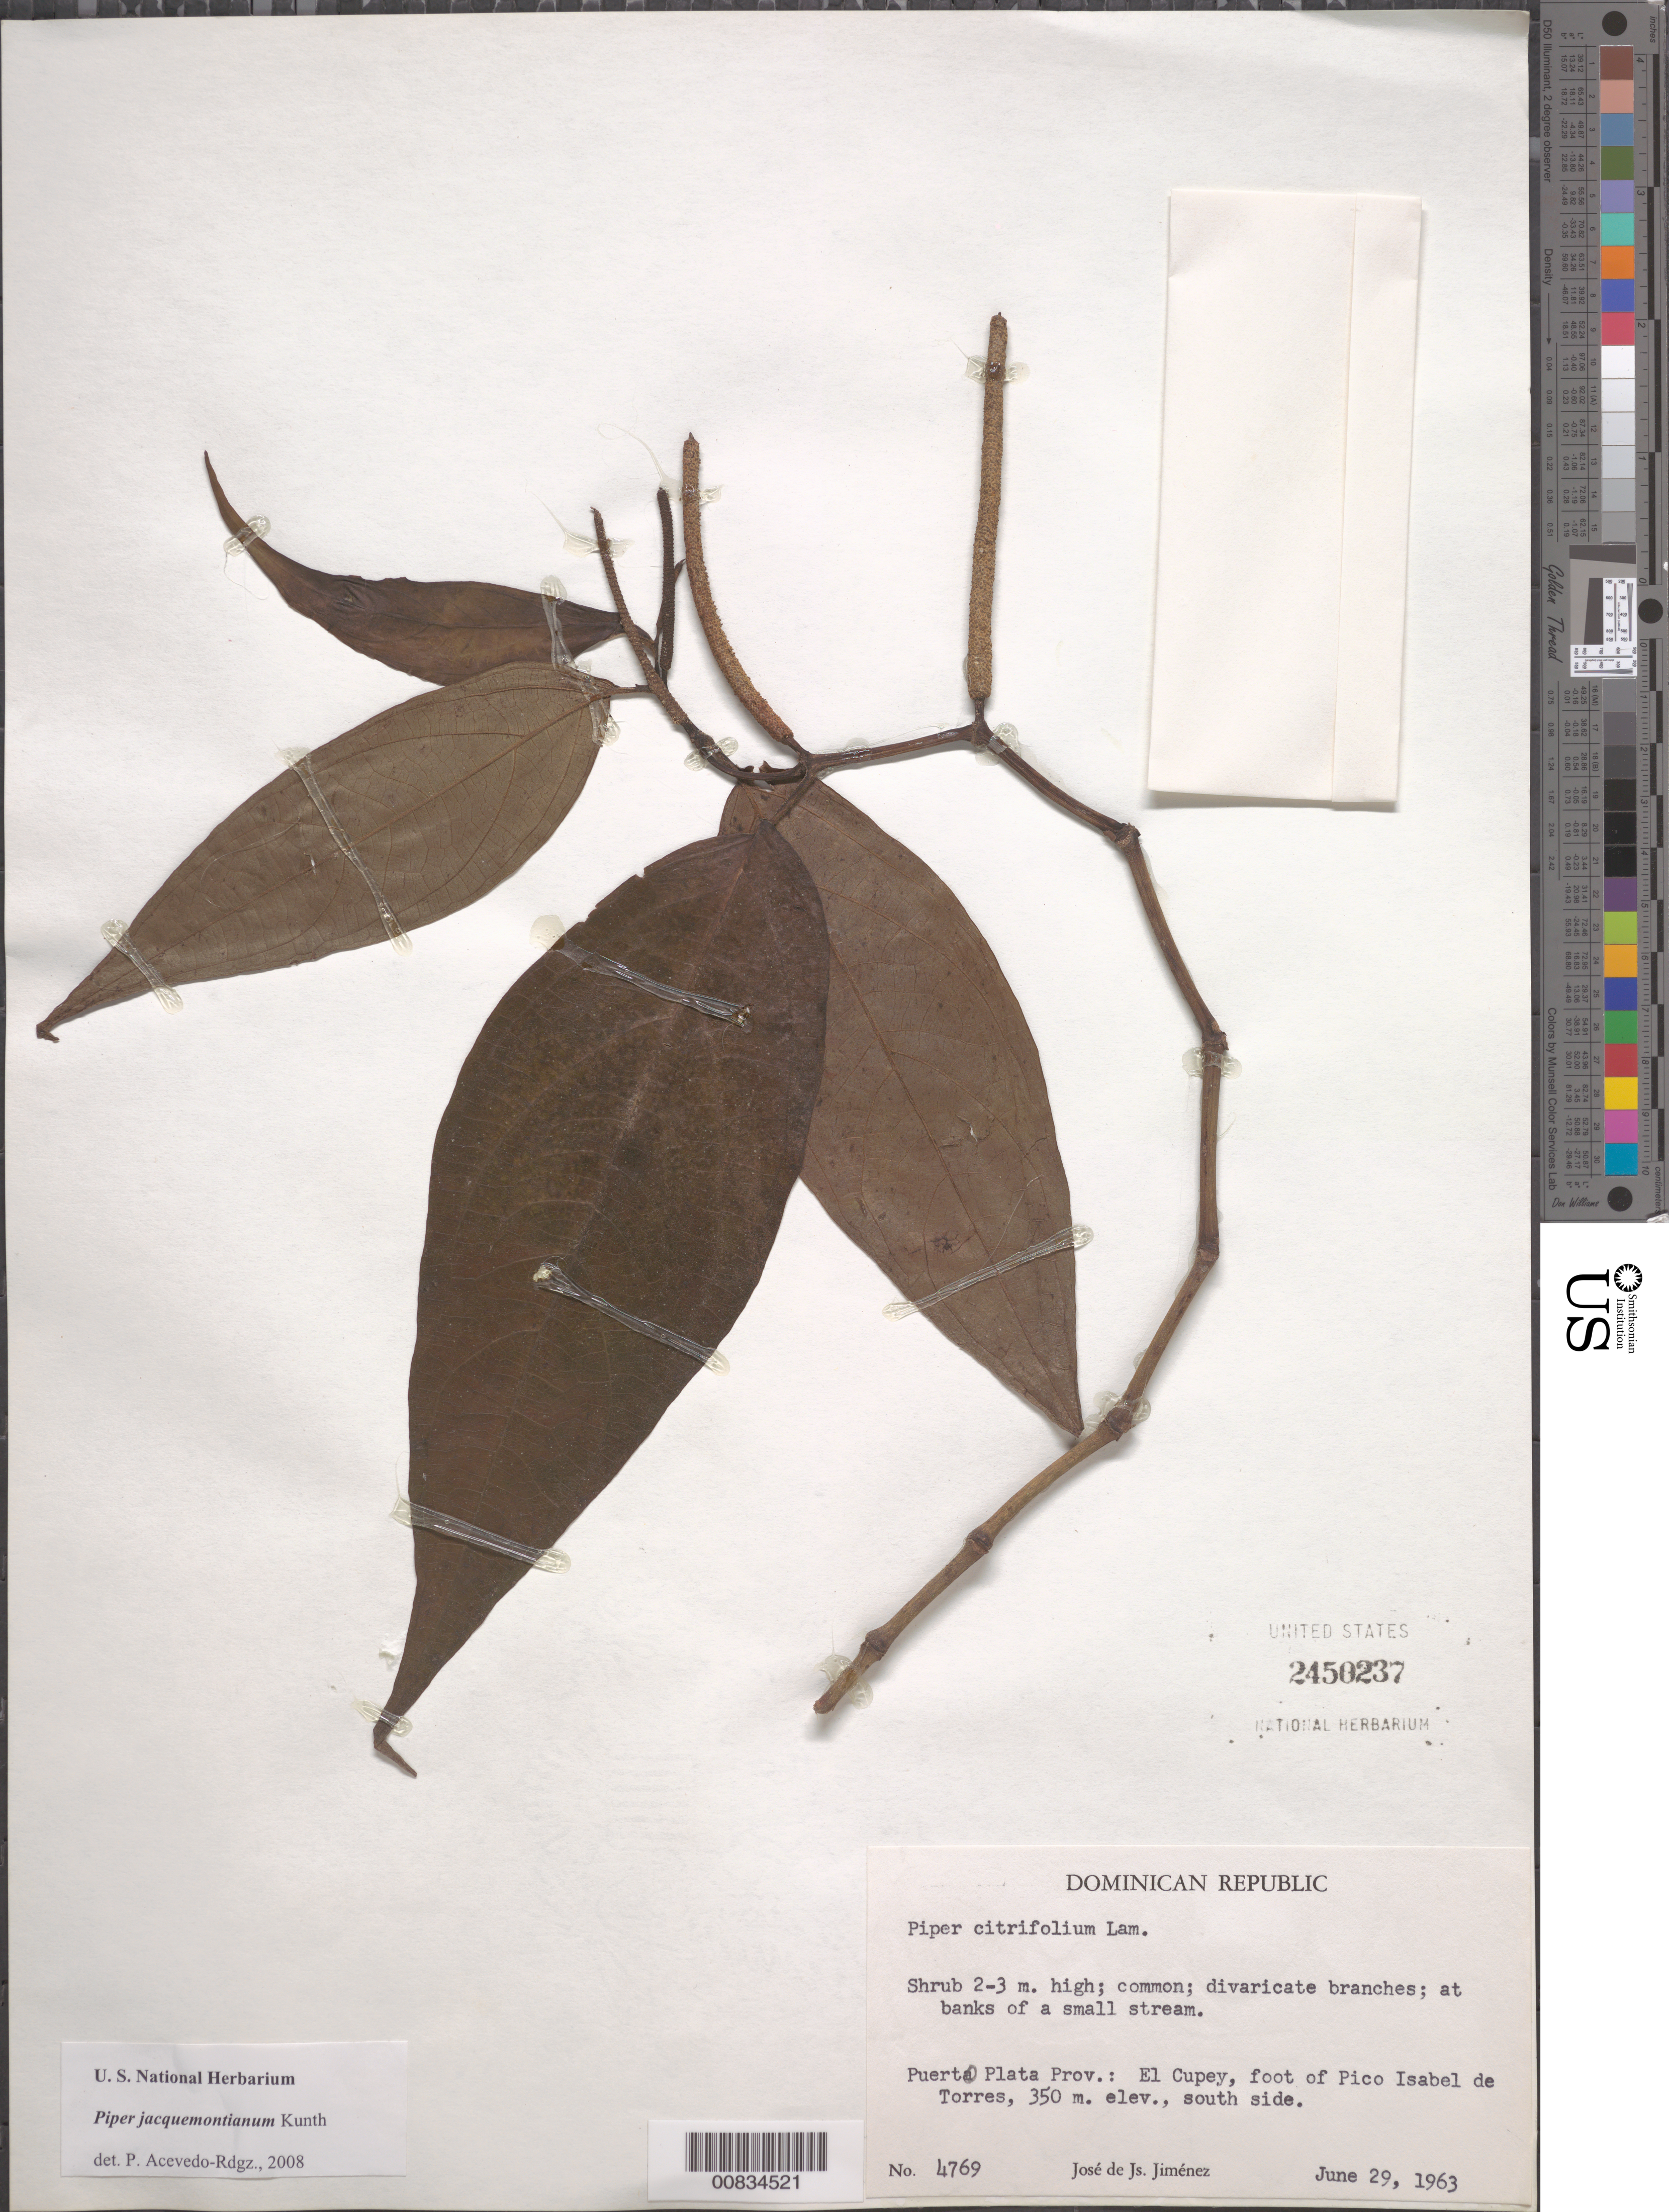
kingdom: Plantae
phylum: Tracheophyta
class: Magnoliopsida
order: Piperales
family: Piperaceae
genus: Piper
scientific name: Piper jacquemontianum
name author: Kunth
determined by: Acevedo-Rodríguez, P., (BOT), Smithsonian Institution - National Museum of Natural History (UNITED STATES)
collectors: J. J. Jiménez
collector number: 4769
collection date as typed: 29 Jun 1963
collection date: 1963-06-29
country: Dominican Republic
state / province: Puerto Plata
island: Hispaniola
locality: El Cupey, foot of Pico Isabel de Torres. South Side.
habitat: Banks of a small stream.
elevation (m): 350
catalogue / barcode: US 2450237